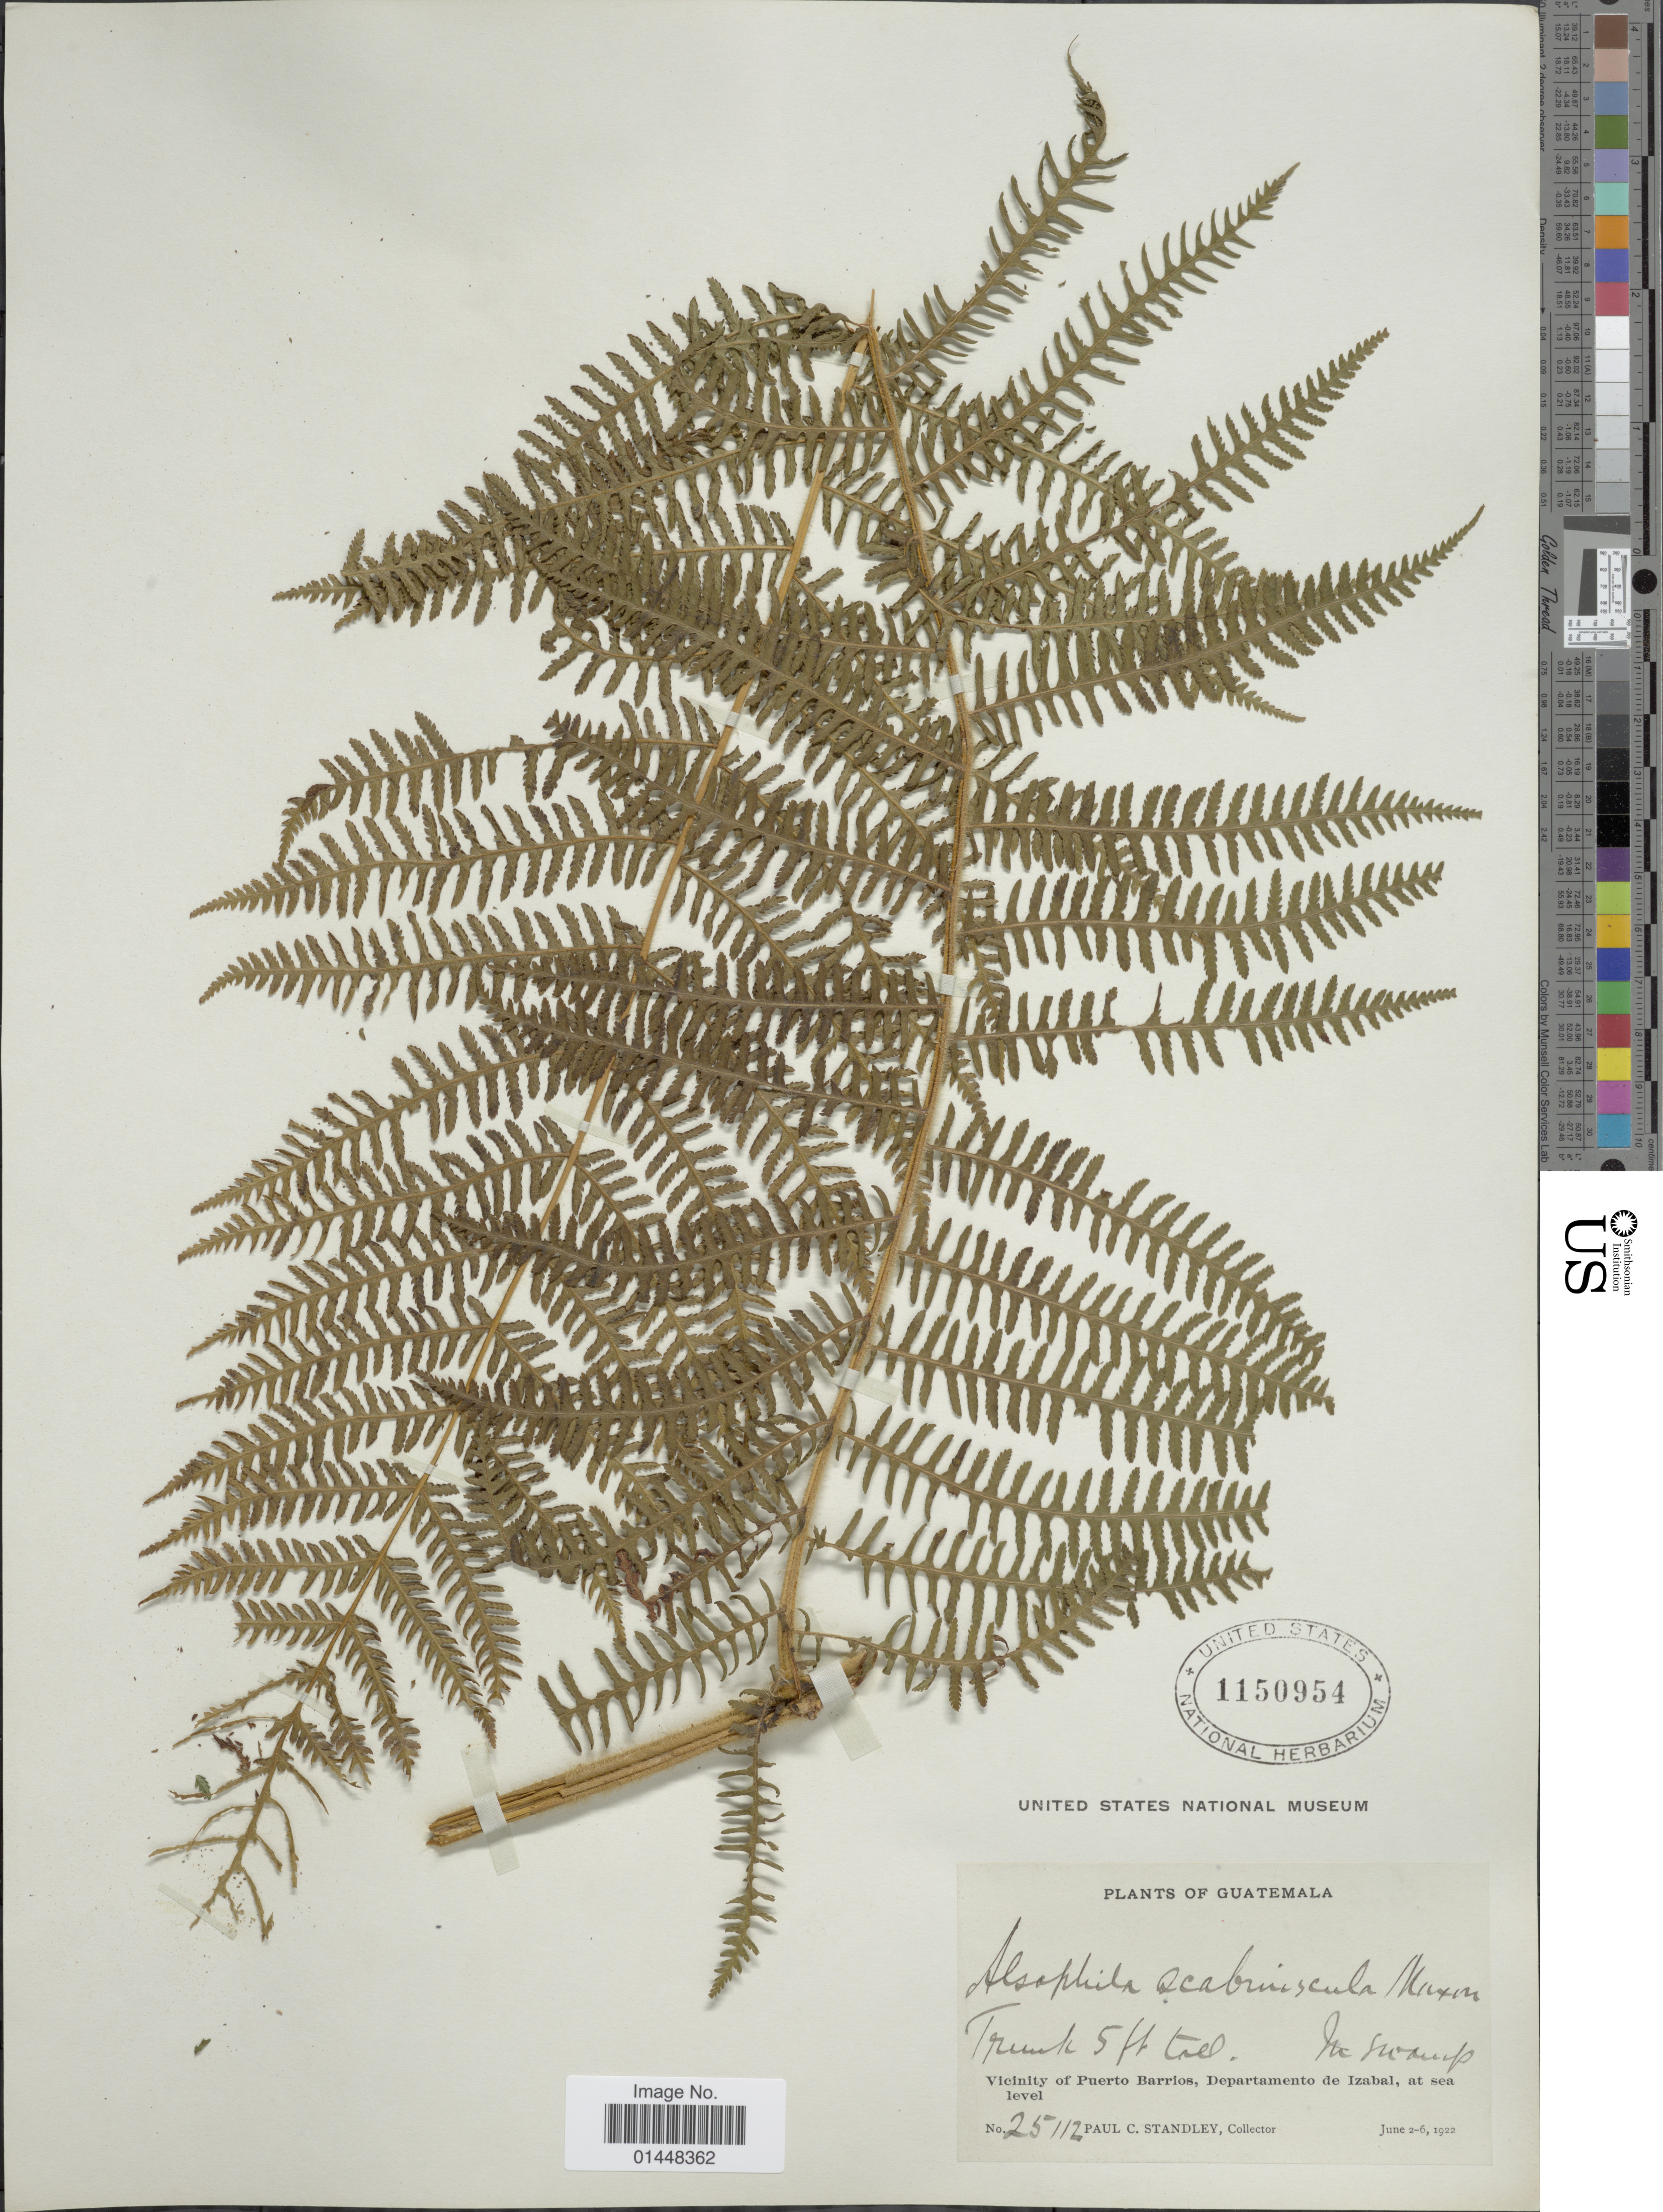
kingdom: Plantae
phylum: Tracheophyta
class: Polypodiopsida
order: Cyatheales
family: Cyatheaceae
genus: Cyathea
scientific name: Cyathea bicrenata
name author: Liebm.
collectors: P. C. Standley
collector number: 25112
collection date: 1922-06-02/1922-06-06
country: Guatemala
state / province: Izabal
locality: Guatemala, Vicinity of Puerto Barrios, Departamento de Izabal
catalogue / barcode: US 1150954